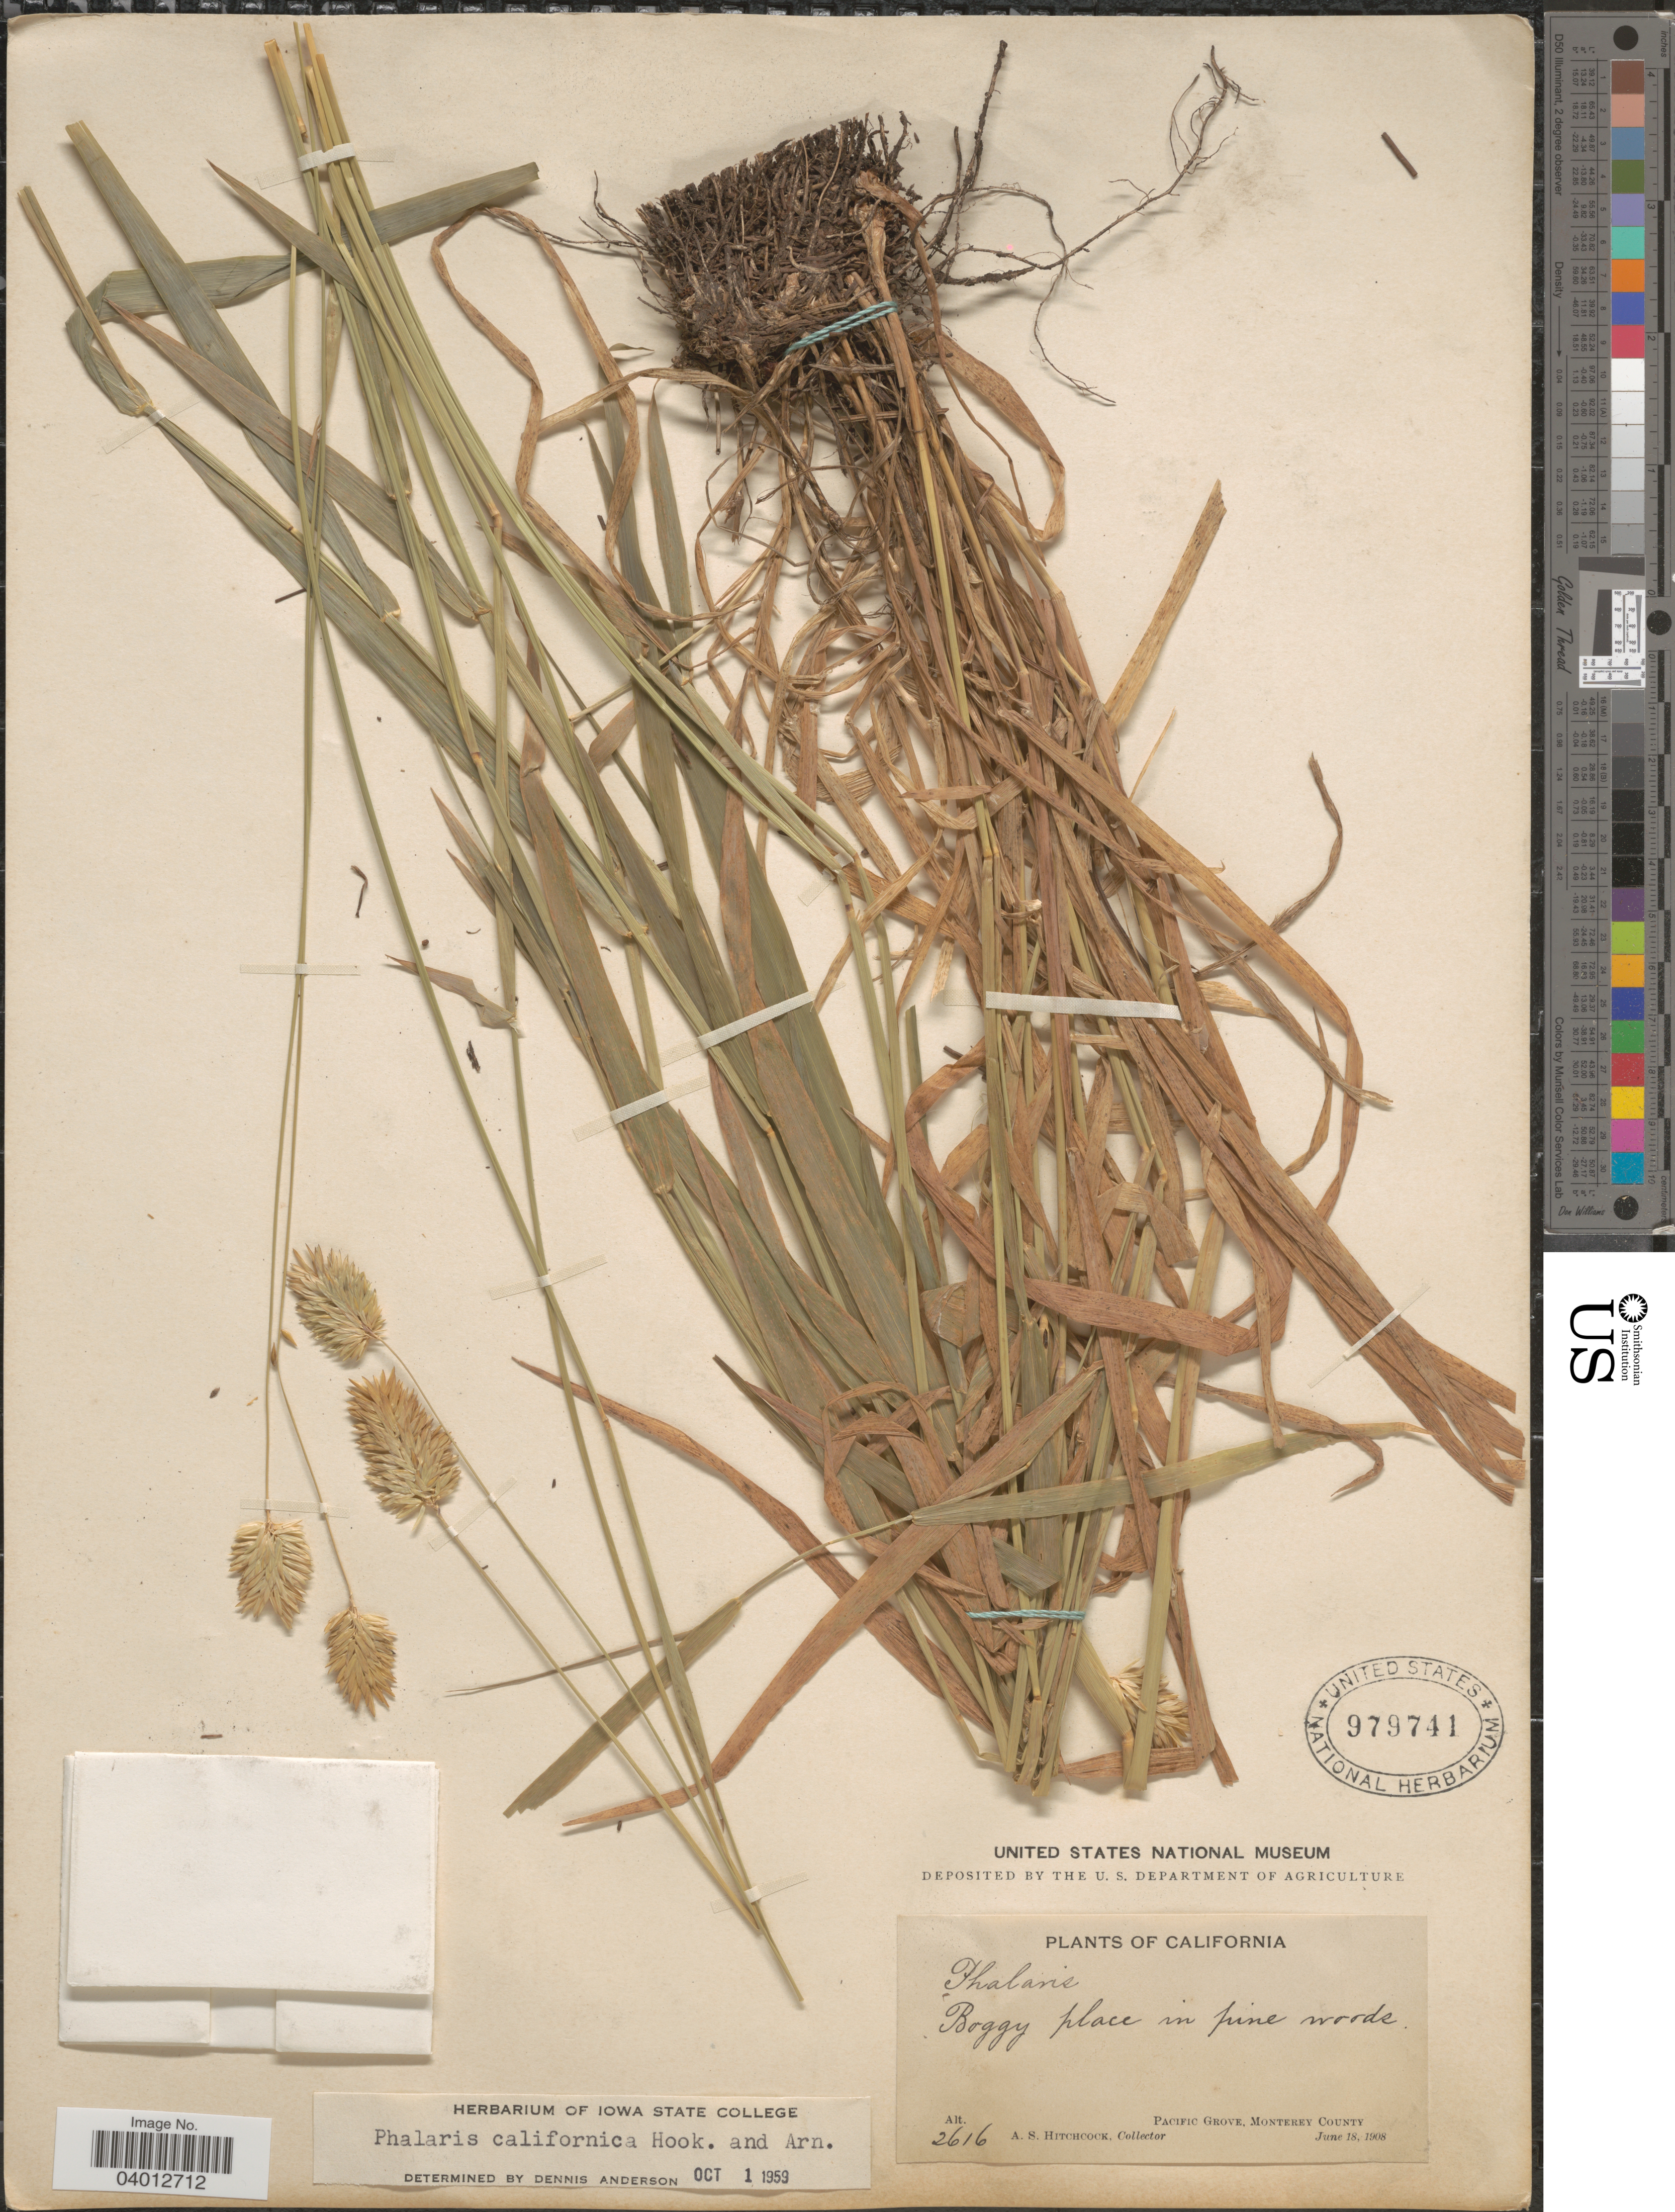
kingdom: Plantae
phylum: Tracheophyta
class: Liliopsida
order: Poales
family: Poaceae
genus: Phalaris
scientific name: Phalaris californica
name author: Hook. & Arn.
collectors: A. S. Hitchcock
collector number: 2616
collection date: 1908-06-18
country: United States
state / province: California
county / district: Monterey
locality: Pacific Grove, Monterey County.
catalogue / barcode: US 979741